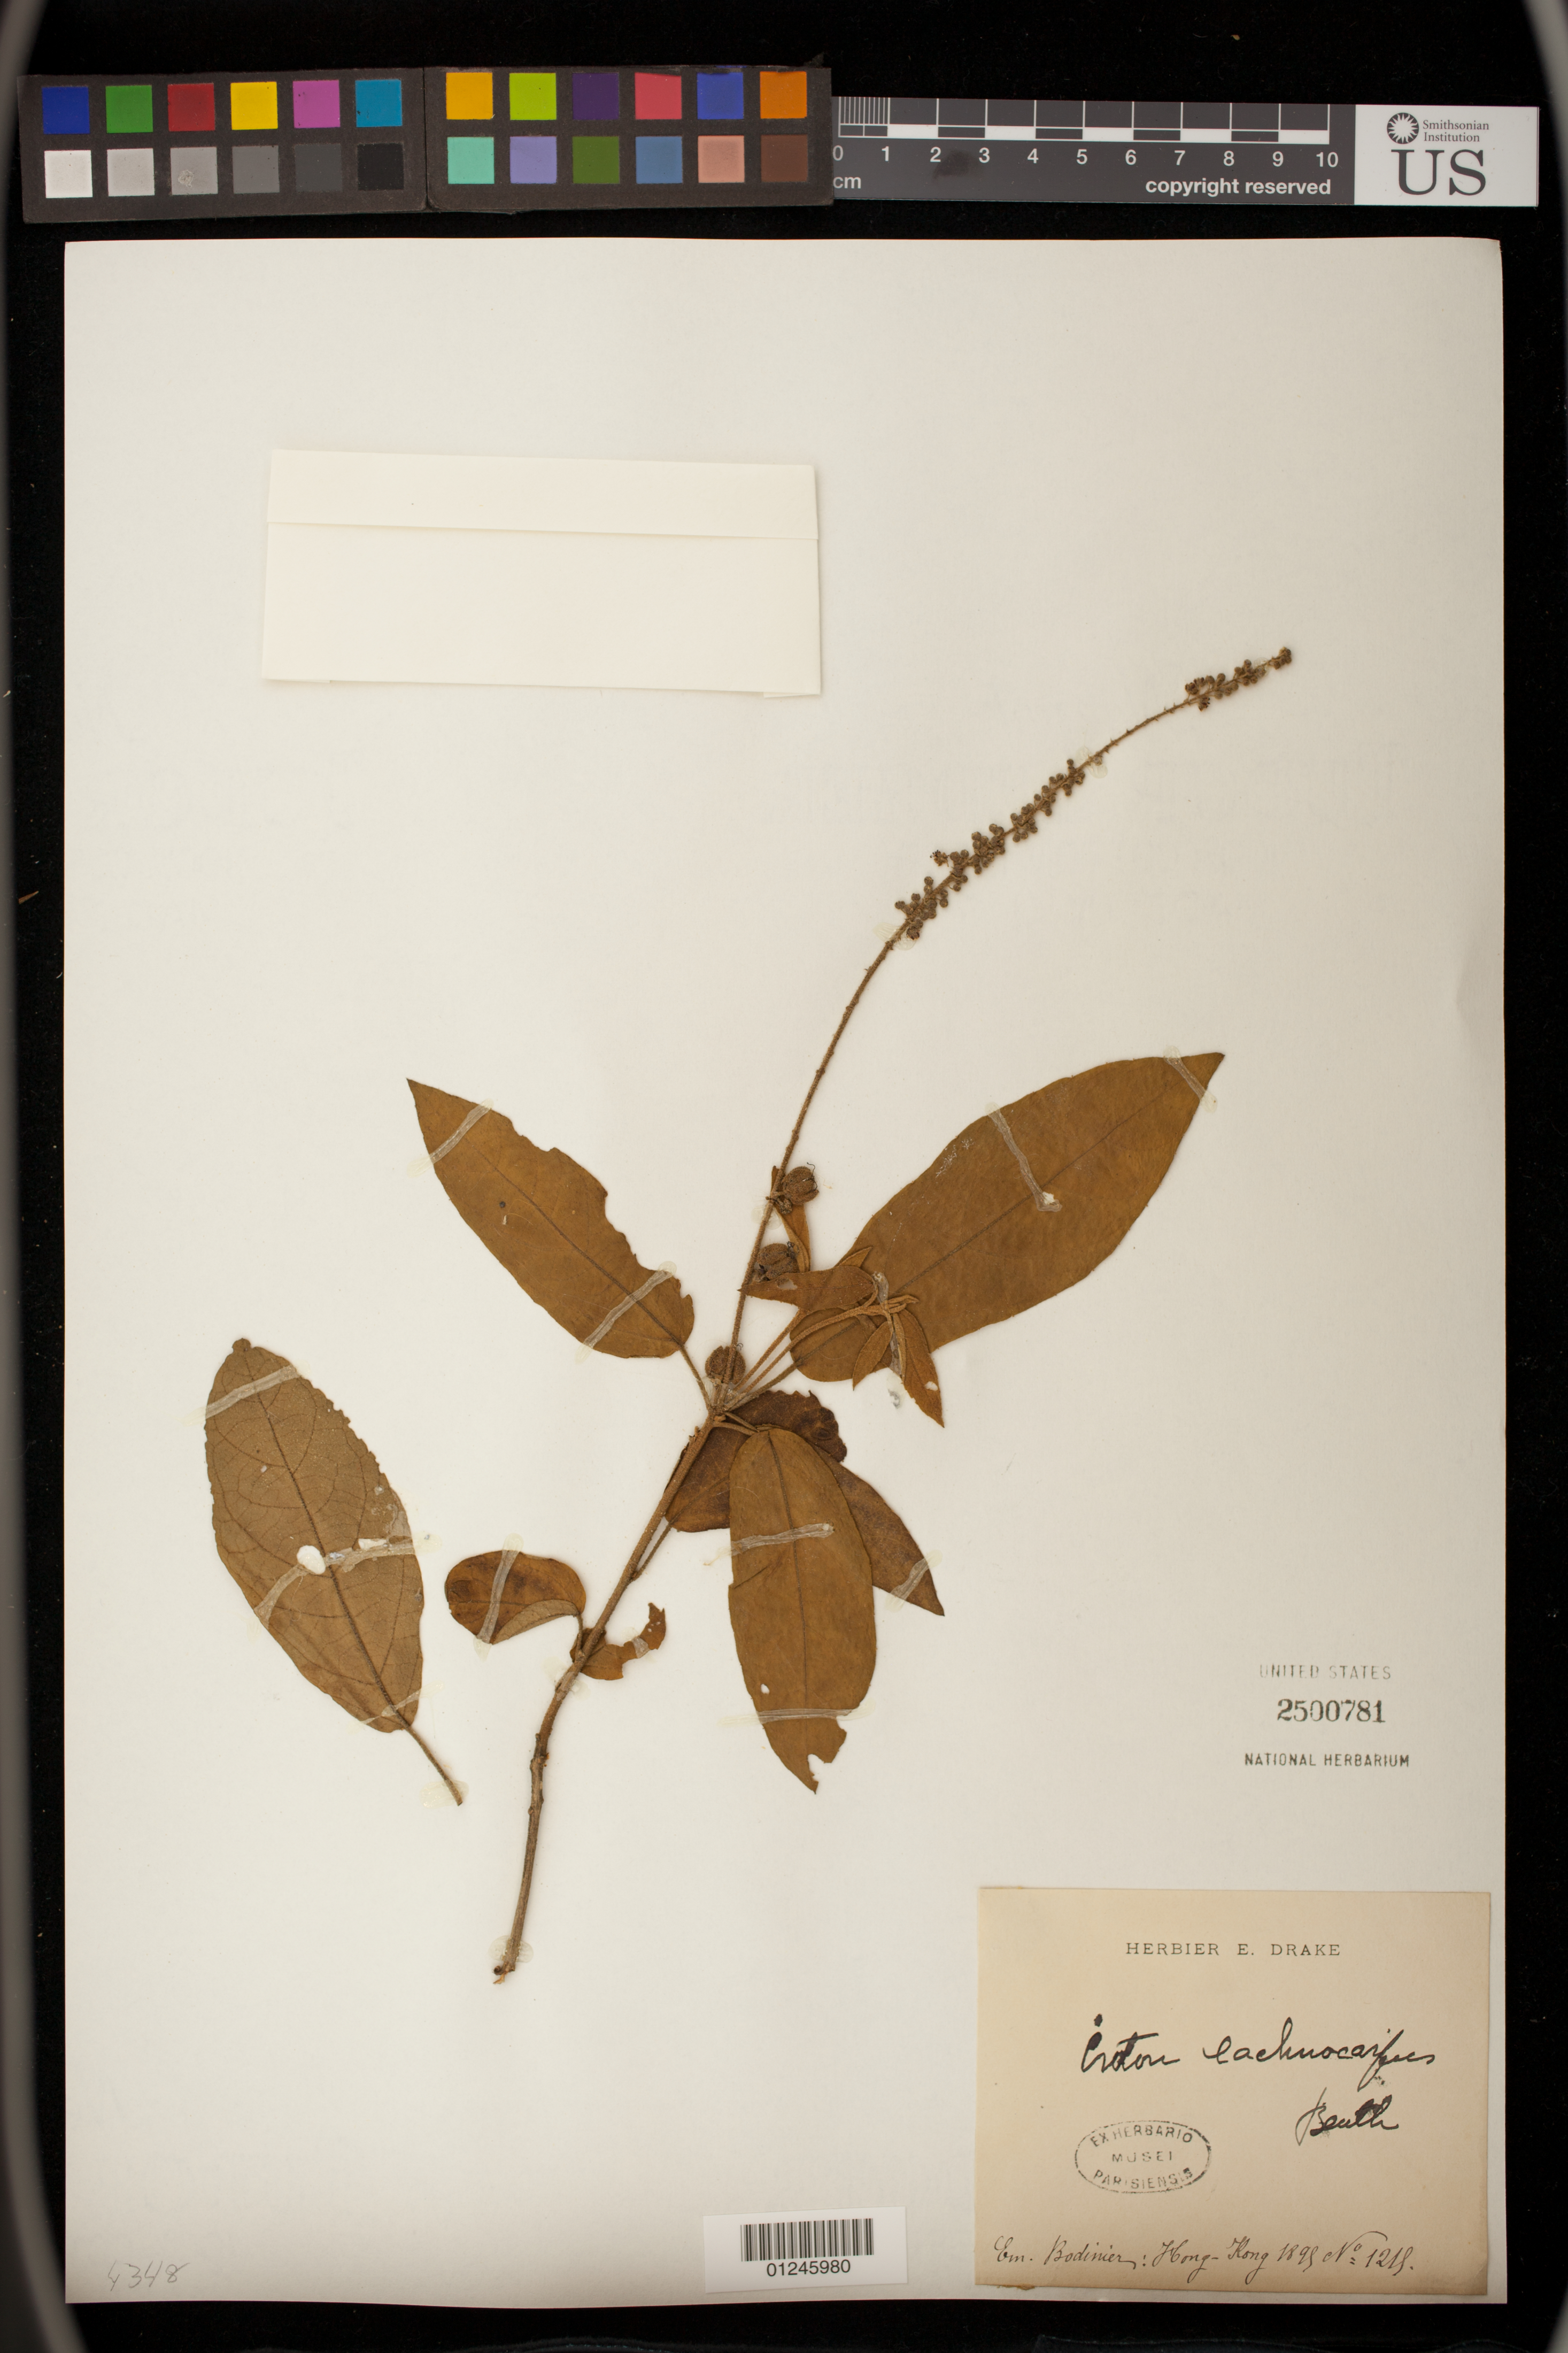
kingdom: Plantae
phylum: Tracheophyta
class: Magnoliopsida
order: Malpighiales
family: Euphorbiaceae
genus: Croton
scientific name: Croton lachnocarpus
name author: Benth.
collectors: E. Bodinier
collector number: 1218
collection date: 1898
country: China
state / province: Hong Kong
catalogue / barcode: US 2500781